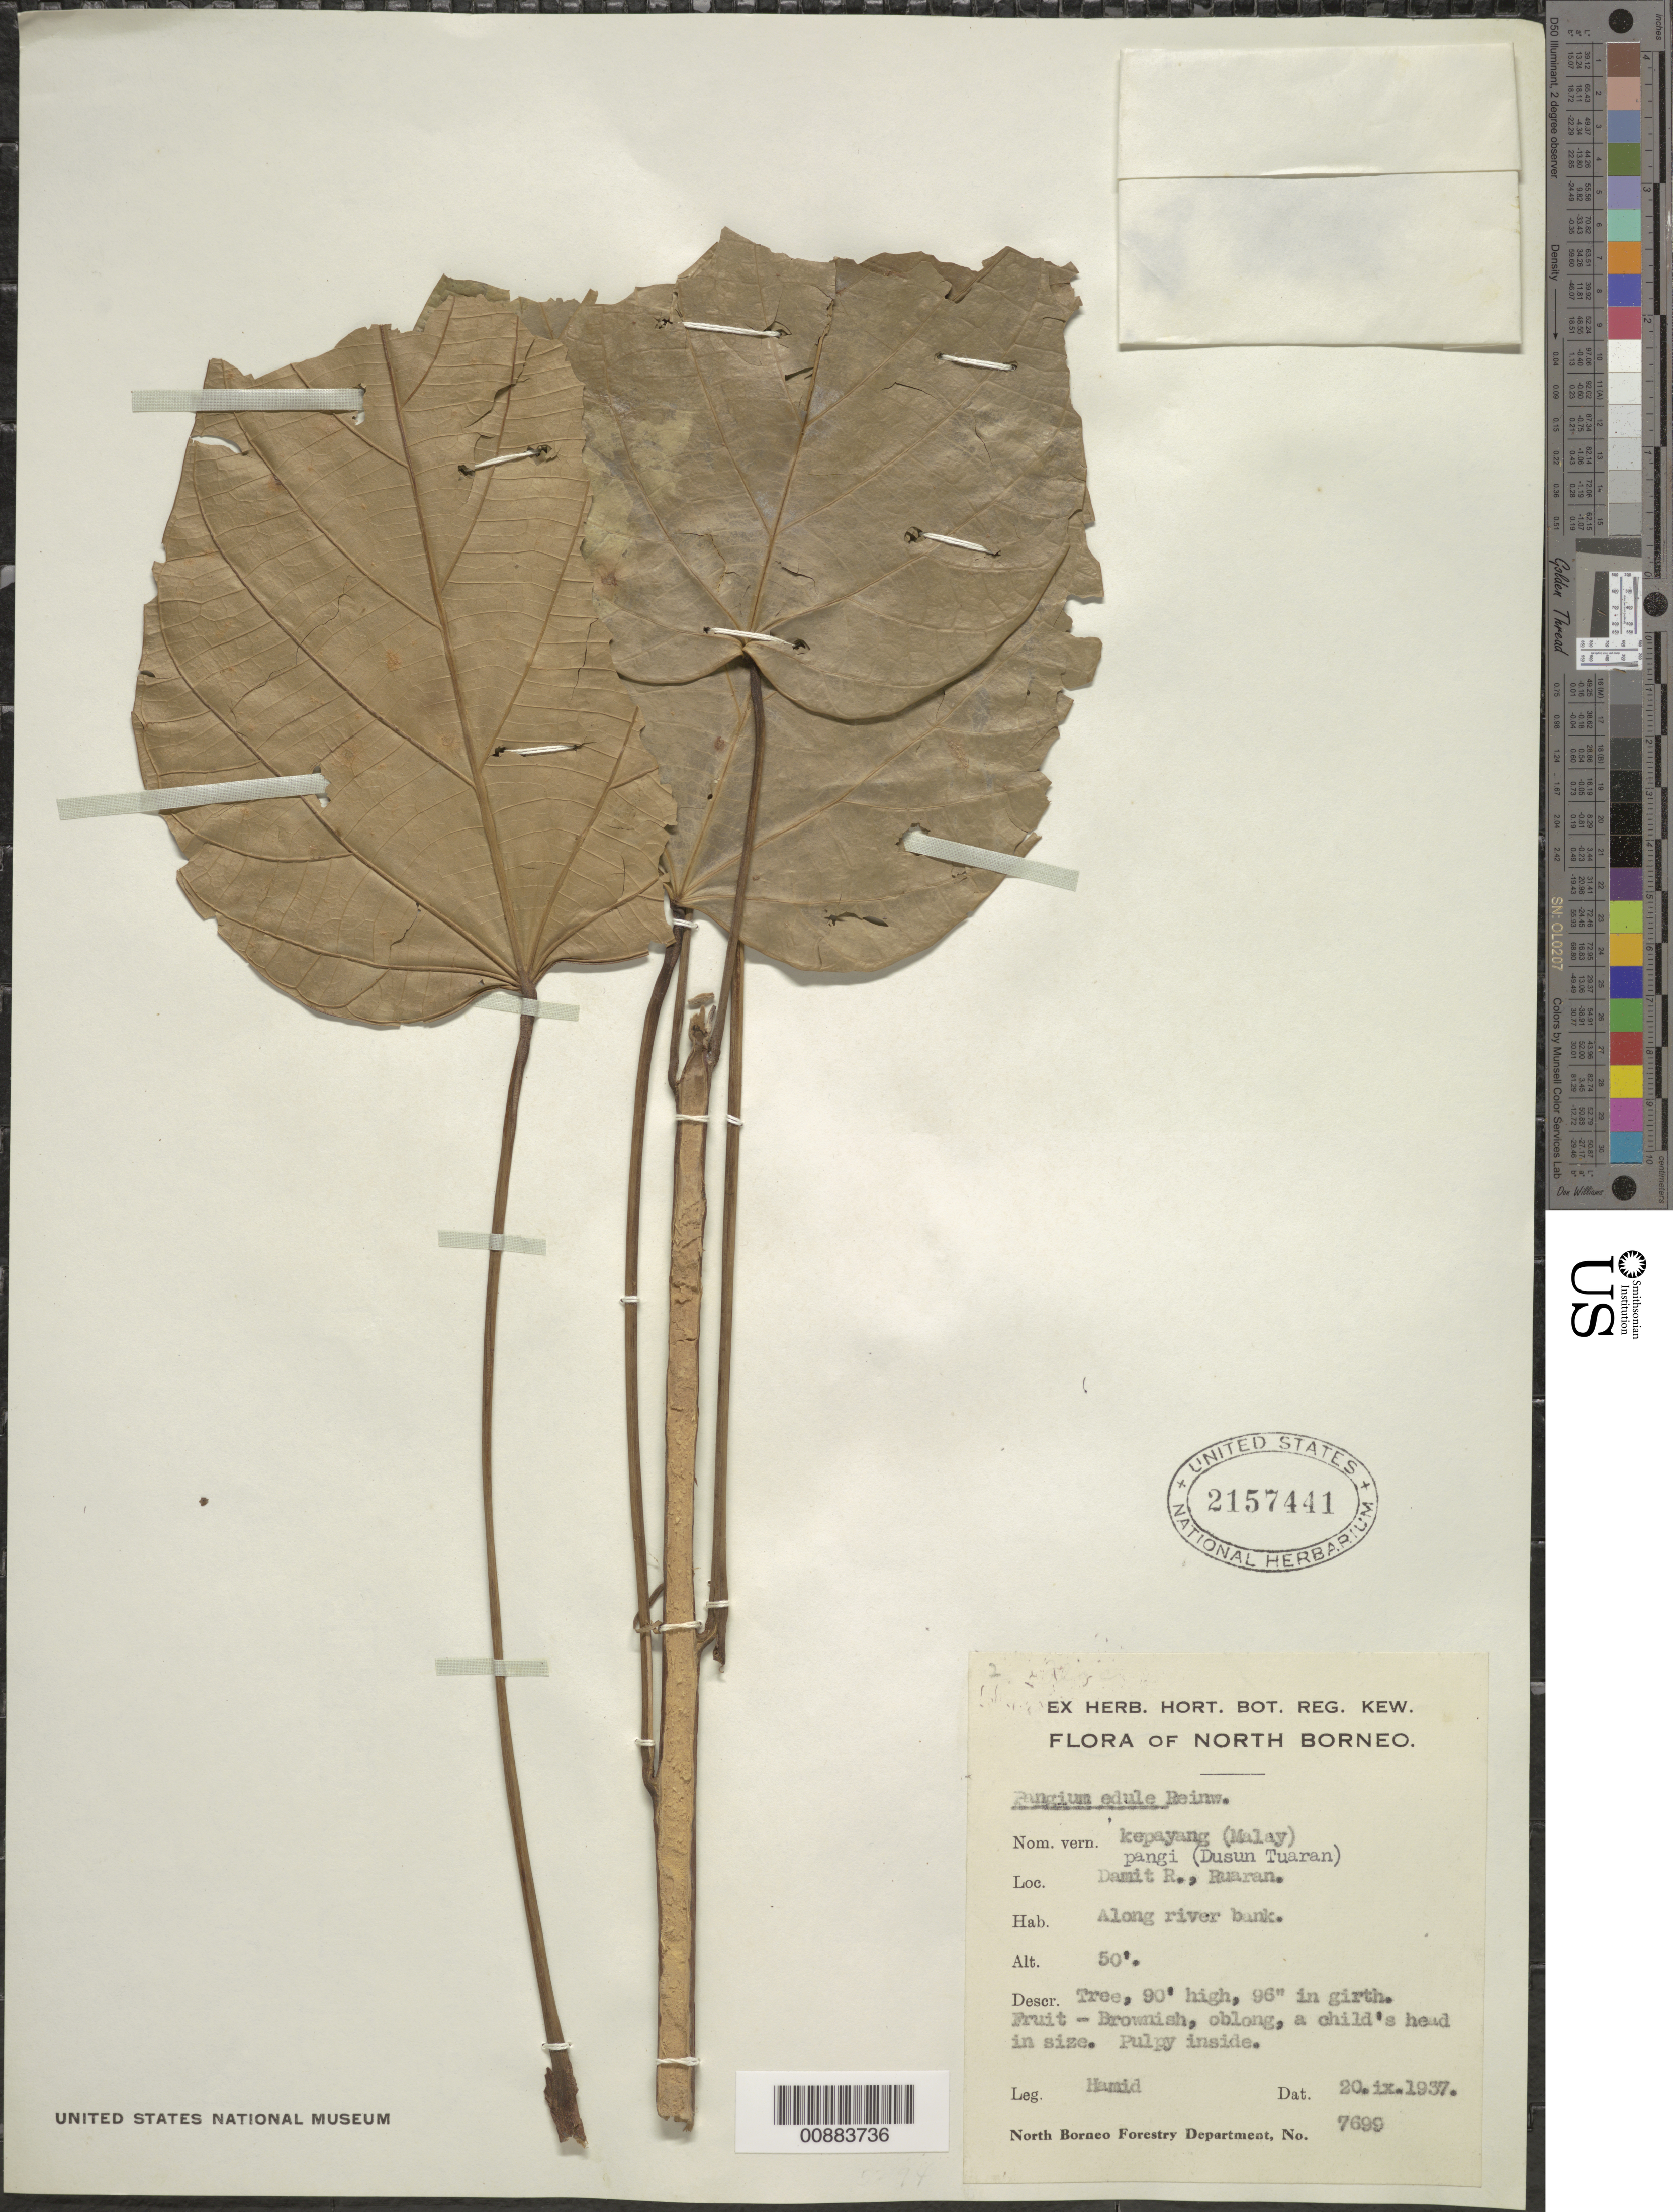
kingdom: Plantae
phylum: Tracheophyta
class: Magnoliopsida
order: Malpighiales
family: Achariaceae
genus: Pangium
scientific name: Pangium edule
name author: Reinw.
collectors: -. Hamid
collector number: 7699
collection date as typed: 20 Sep 1937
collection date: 1937-09-20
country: Malaysia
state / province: Sabah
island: Borneo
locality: Ruaran, Damit River.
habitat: River bank.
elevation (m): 15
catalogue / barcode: US 2157441